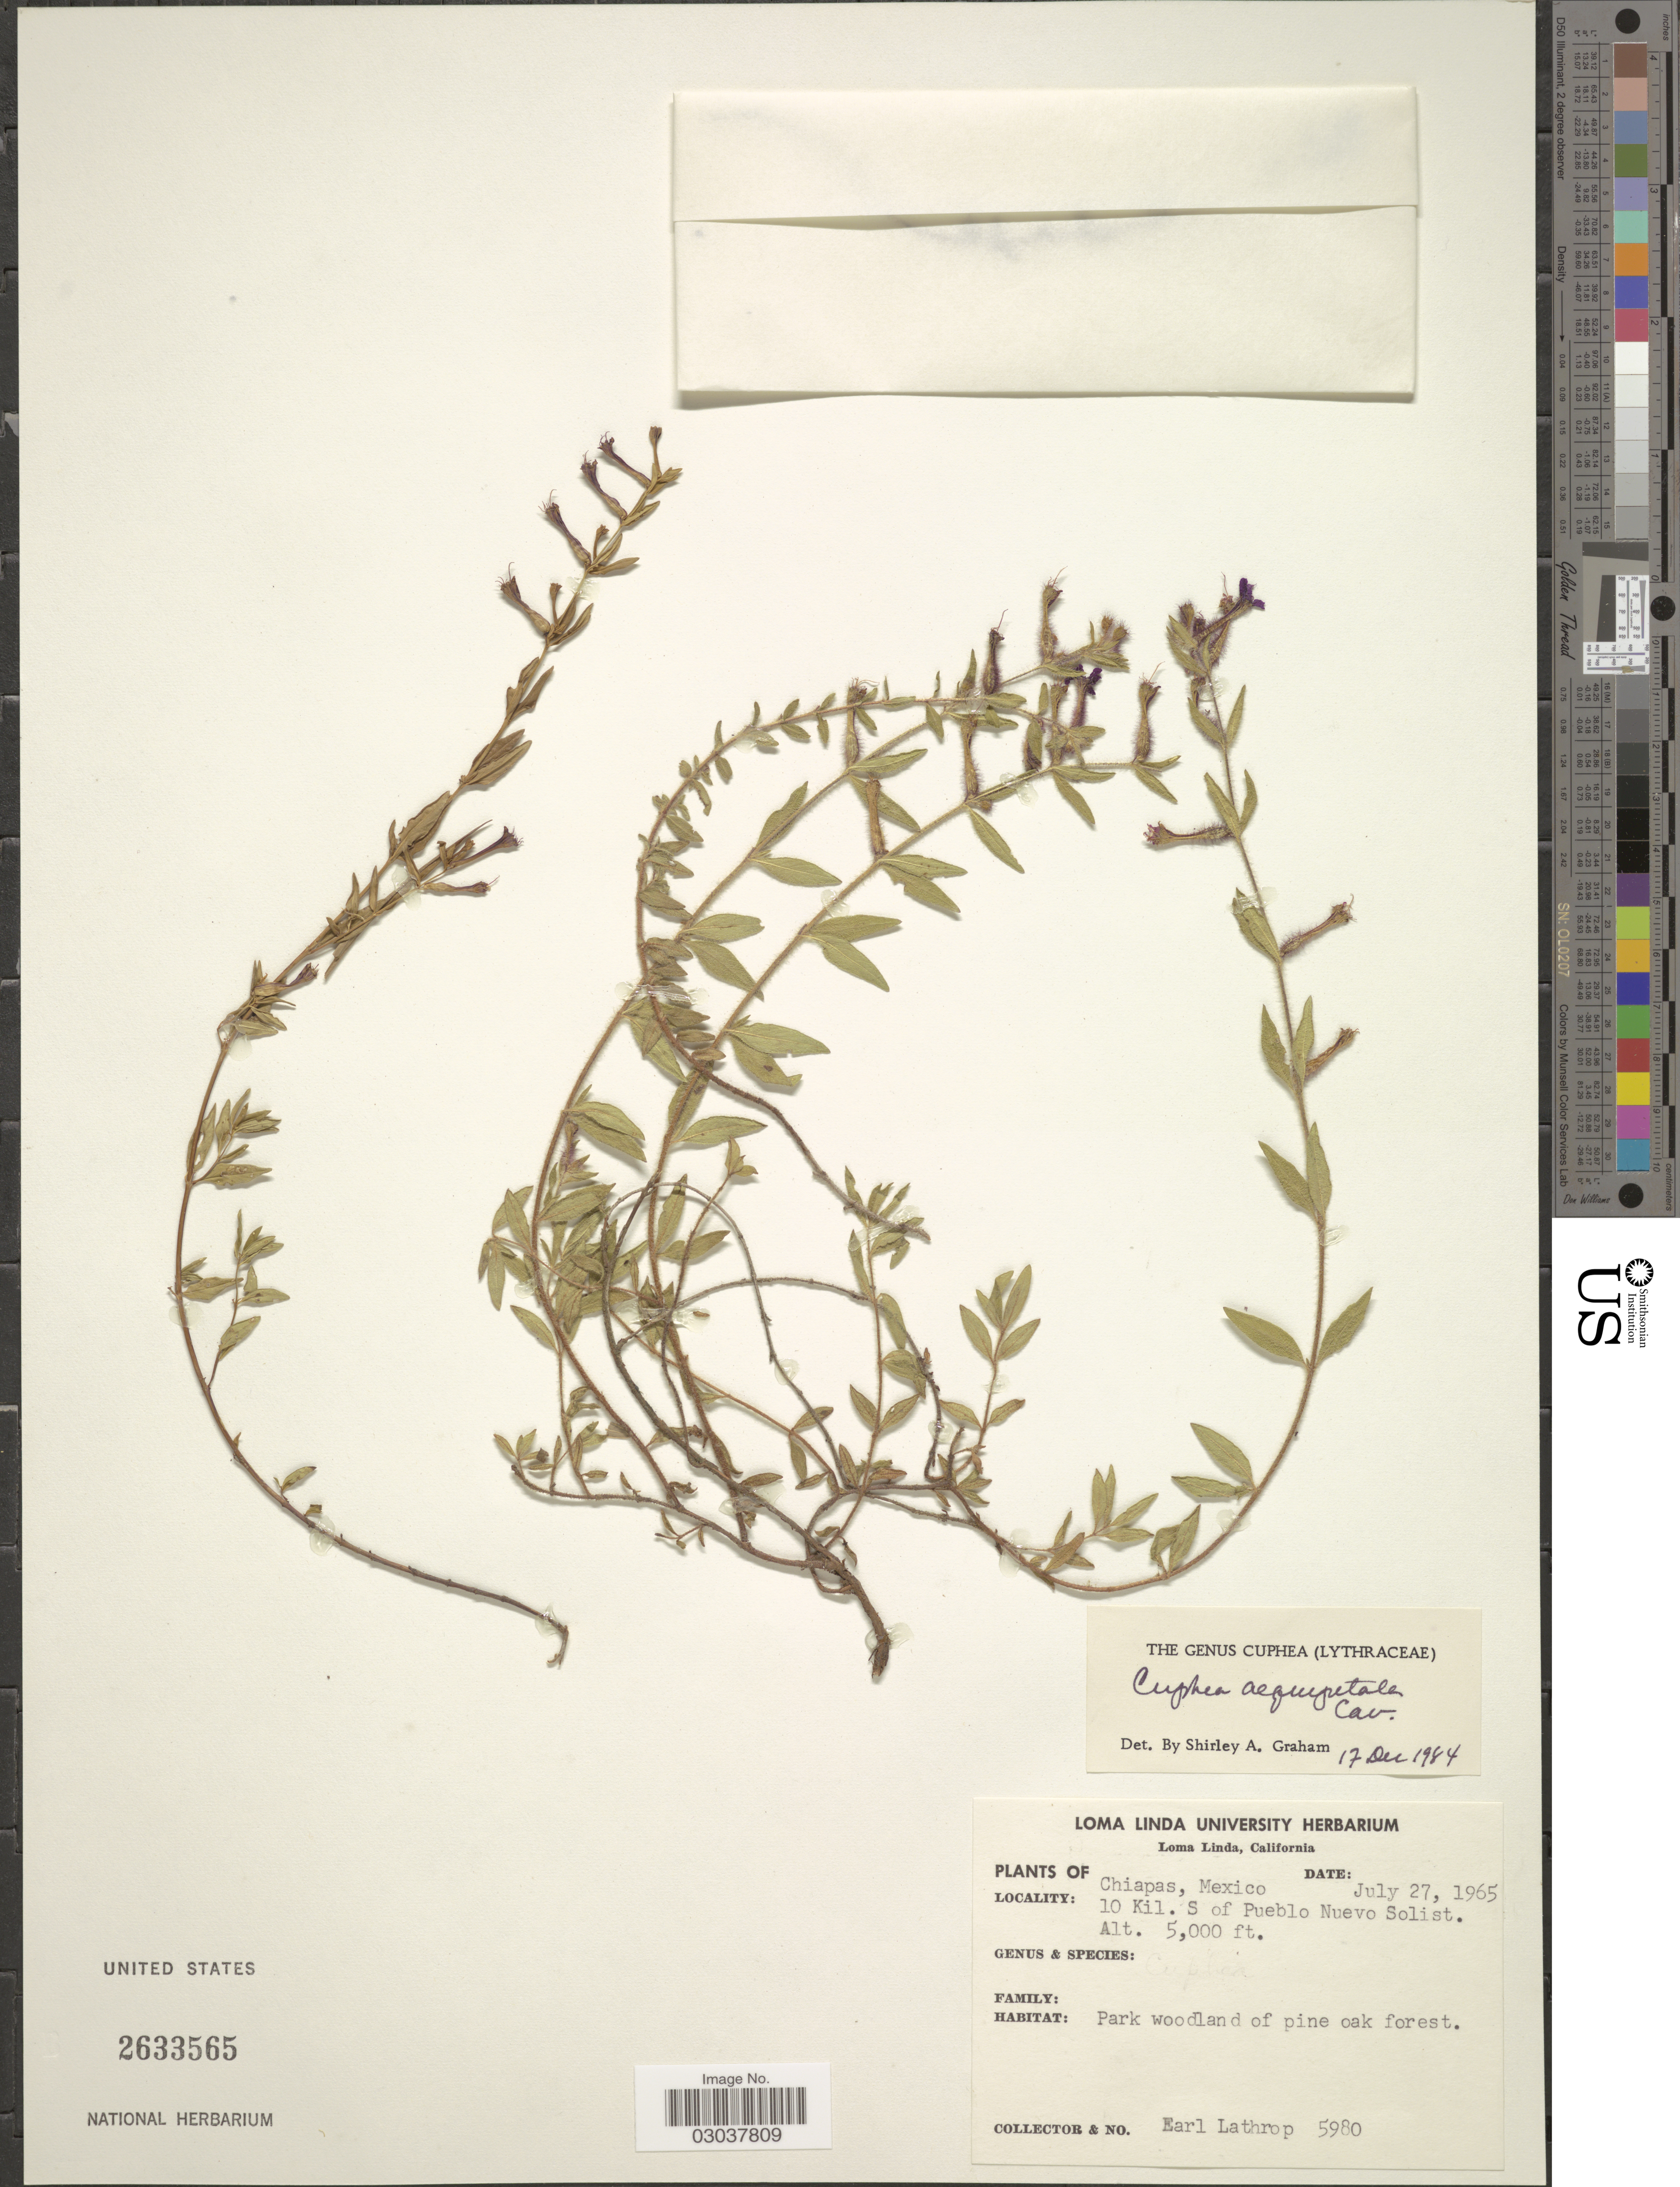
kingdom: Plantae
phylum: Tracheophyta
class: Magnoliopsida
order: Myrtales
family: Lythraceae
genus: Cuphea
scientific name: Cuphea aequipetala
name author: Cav.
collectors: E. W. Lathrop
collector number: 5980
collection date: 1965-07-27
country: Mexico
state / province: Chiapas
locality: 10 Kil. S of Pueblo Nuevo Solist.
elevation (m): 1524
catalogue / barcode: US 2633565